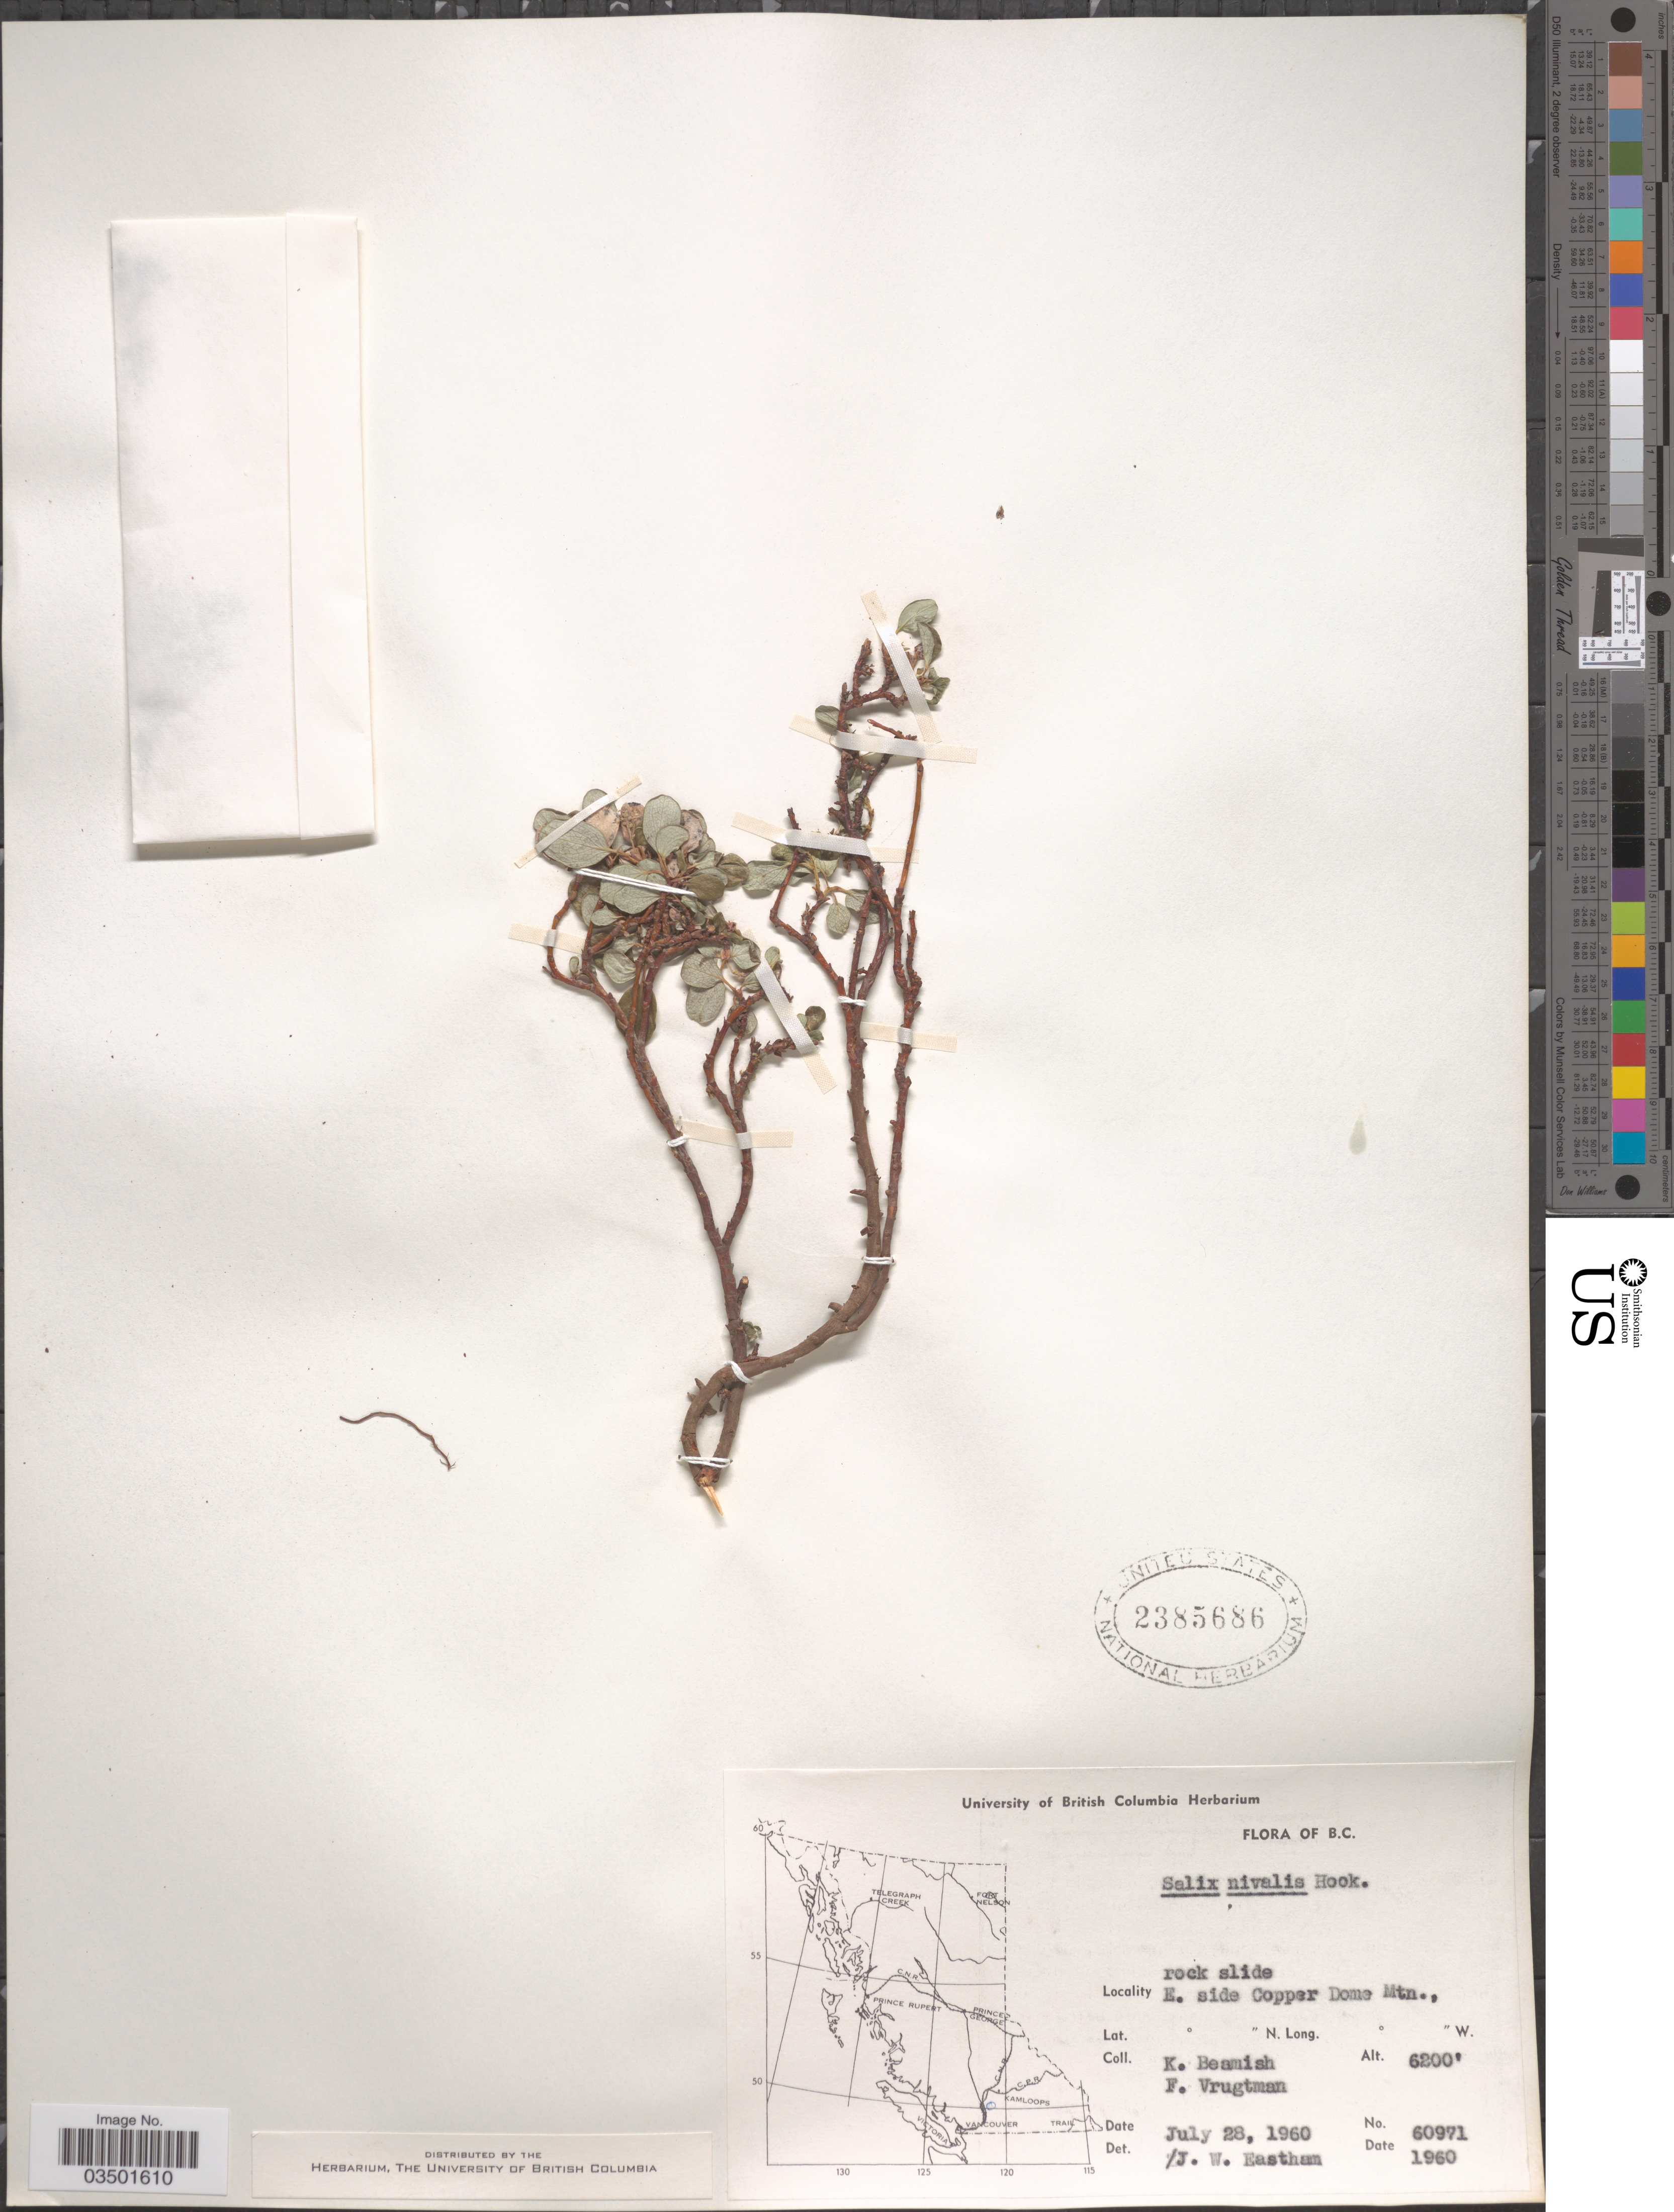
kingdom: Plantae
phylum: Tracheophyta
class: Magnoliopsida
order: Malpighiales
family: Salicaceae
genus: Salix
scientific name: Salix nivalis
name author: Hook.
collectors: K. Beamish & F. Vrugtman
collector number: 60971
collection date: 1960-07-28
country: Canada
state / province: British Columbia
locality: E. side Copper Dome Mtn.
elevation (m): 1890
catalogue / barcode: US 2385686